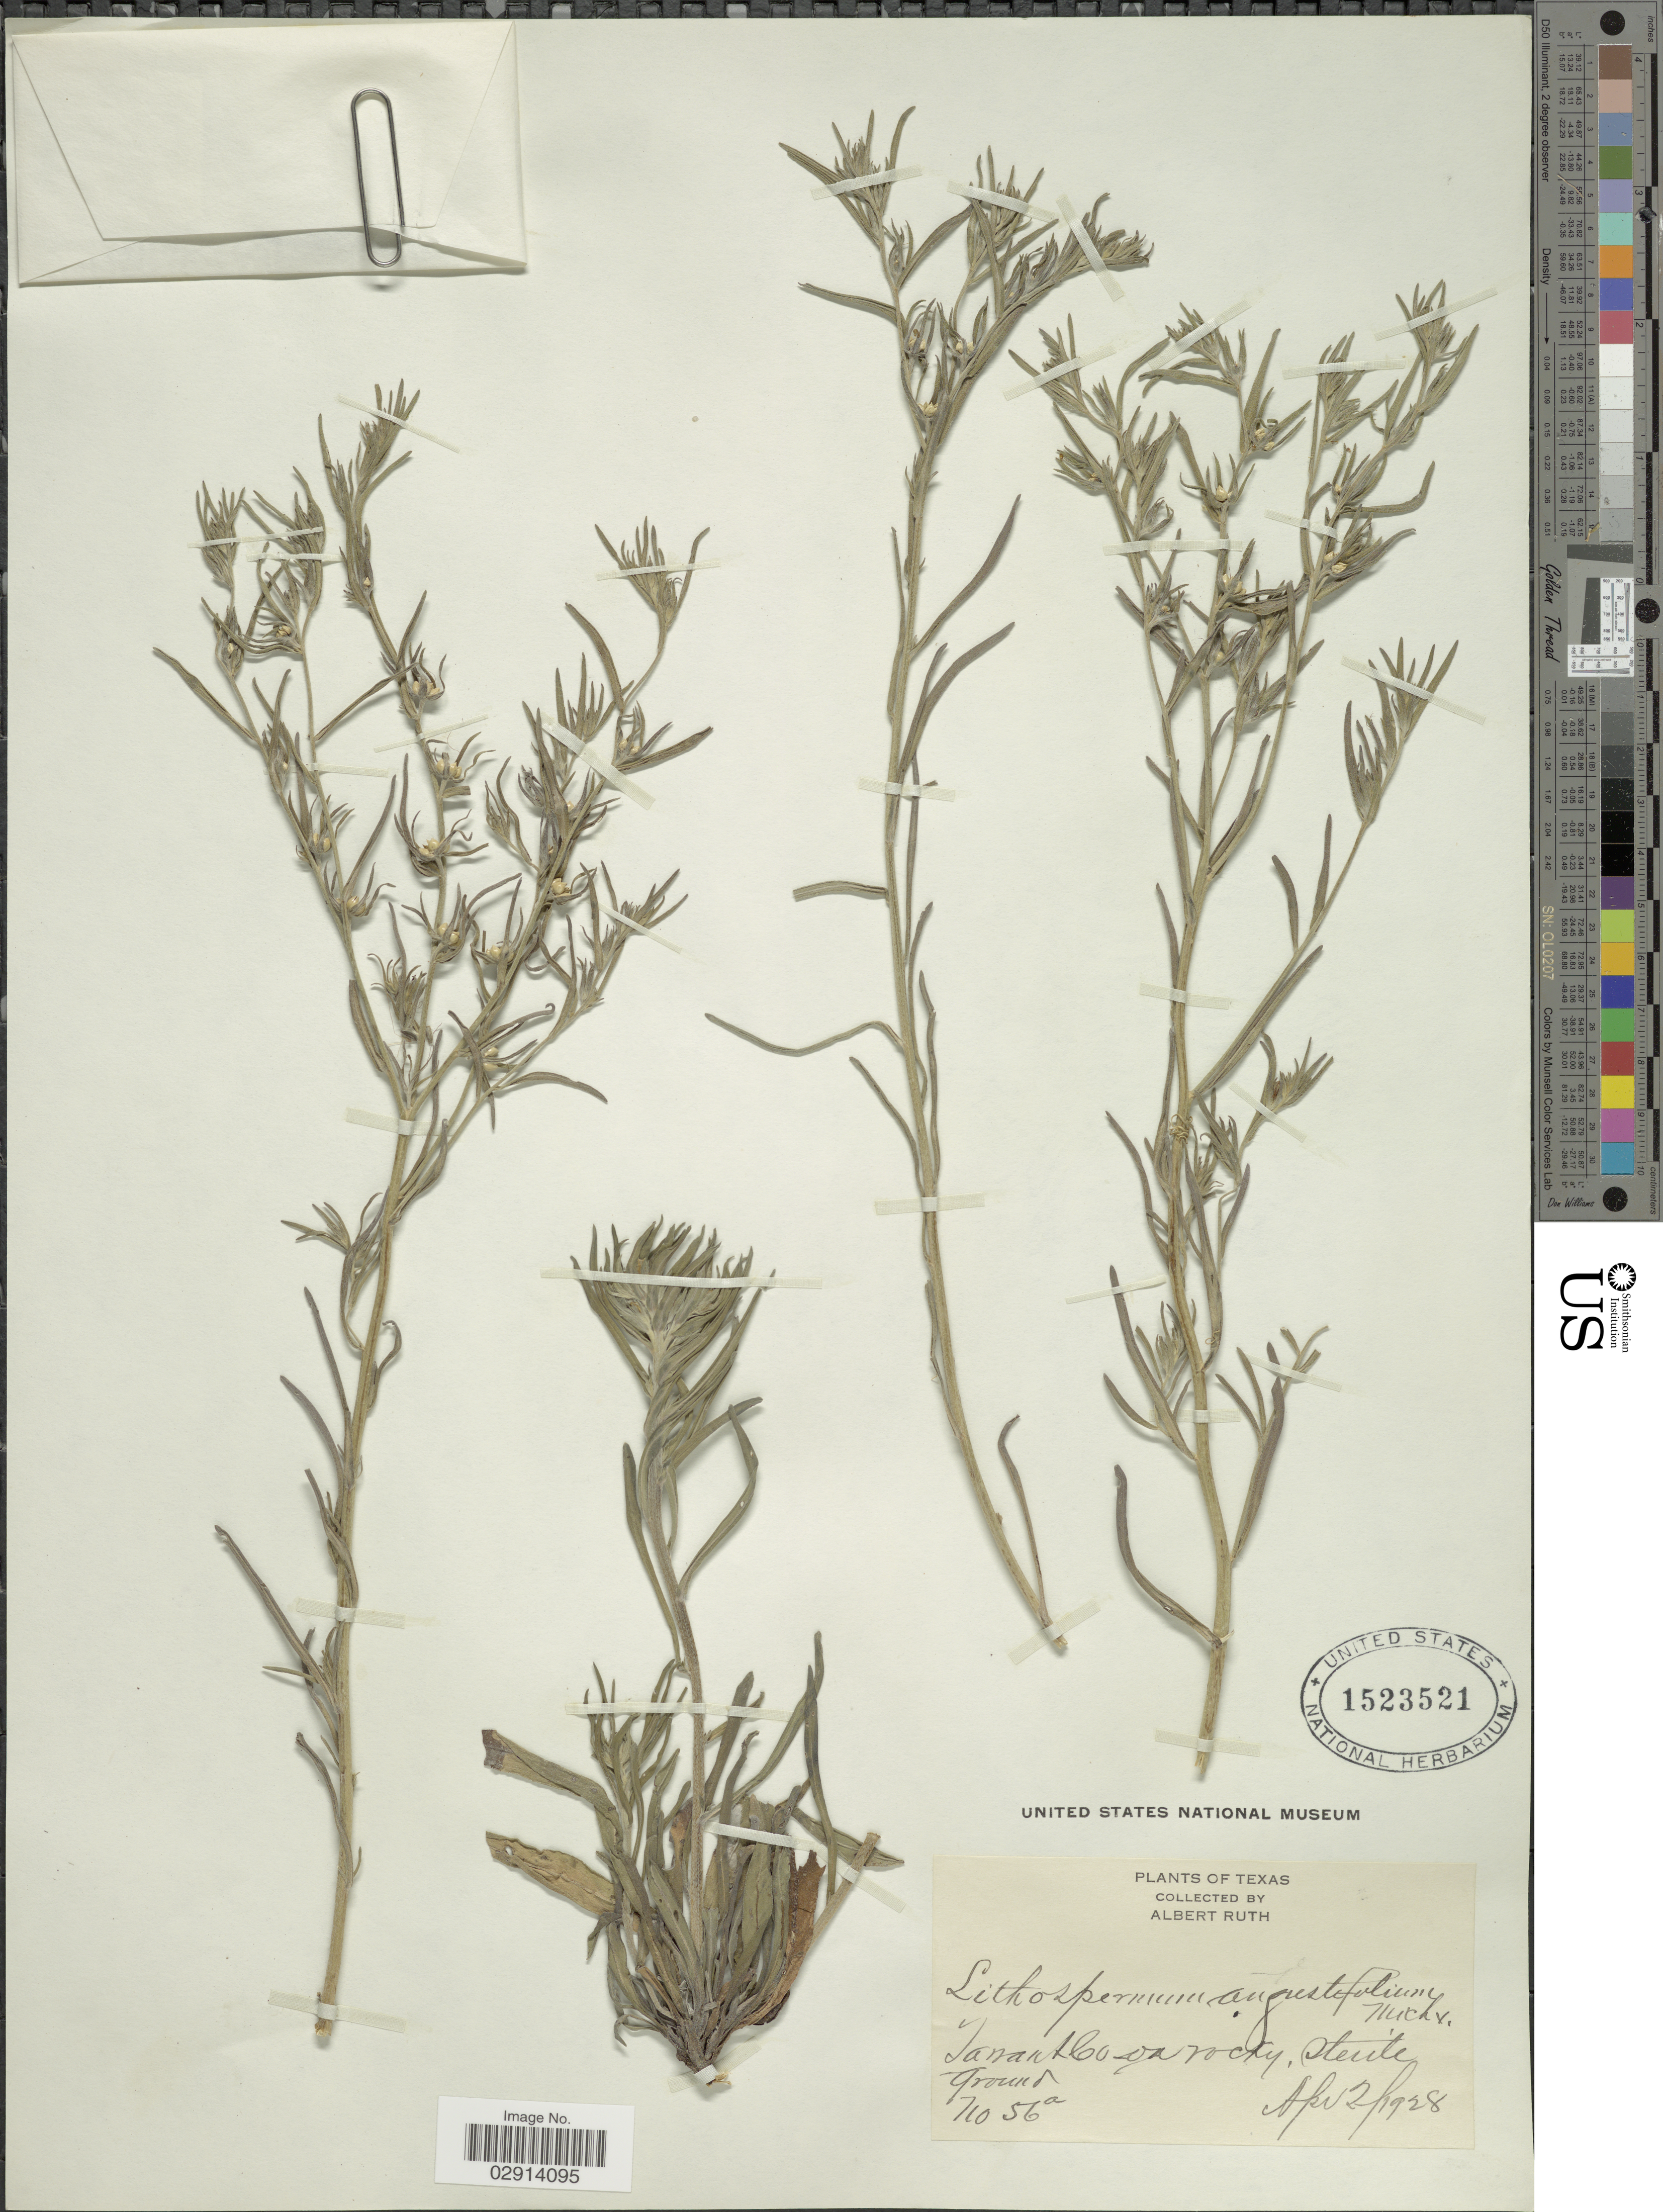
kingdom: Plantae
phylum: Tracheophyta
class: Magnoliopsida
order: Boraginales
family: Boraginaceae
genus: Lithospermum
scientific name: Lithospermum incisum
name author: Lehm.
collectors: A. Ruth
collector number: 56a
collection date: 1928-04-02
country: United States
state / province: Texas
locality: Tarrant Co.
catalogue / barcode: US 1523521